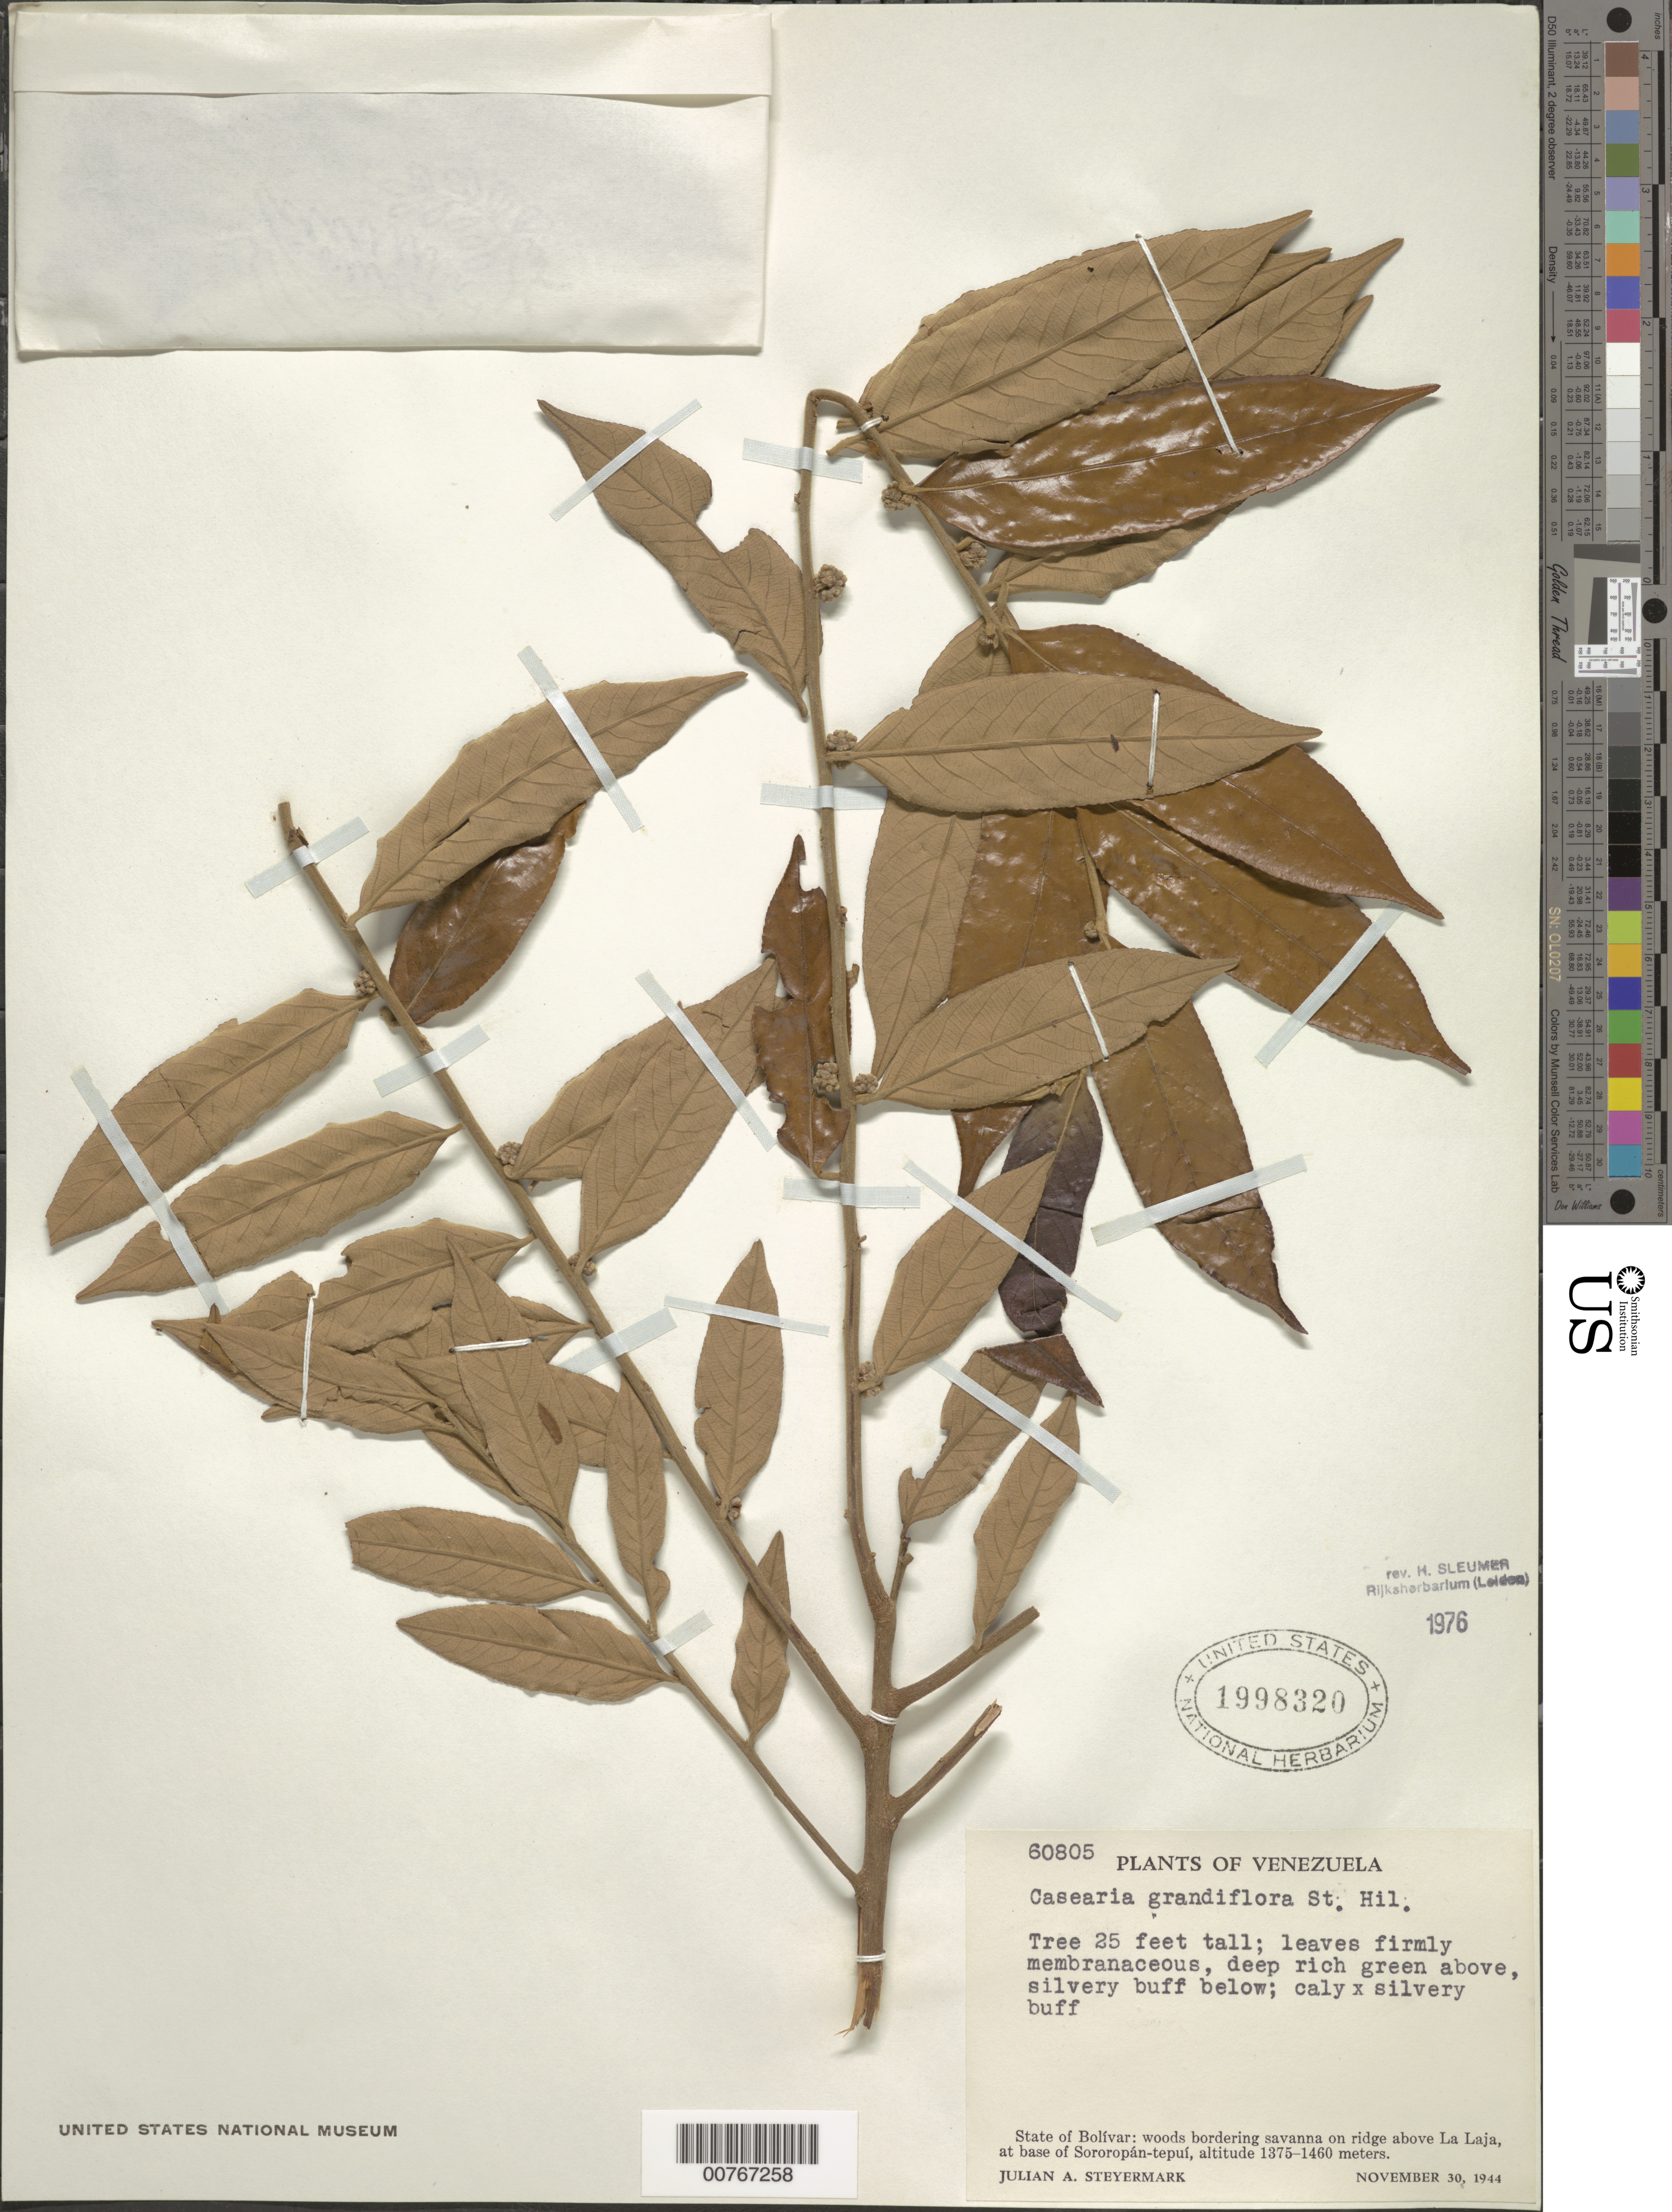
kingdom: Plantae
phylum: Tracheophyta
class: Magnoliopsida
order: Malpighiales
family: Salicaceae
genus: Casearia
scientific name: Casearia grandiflora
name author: Cambess.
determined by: Sleumer, H. O.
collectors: J. Steyermark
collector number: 60805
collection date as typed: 30-Nov-44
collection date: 1944-11-30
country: Venezuela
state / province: Bolívar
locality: Río Karuai, base of Sororopán-tepuí, W of La Laja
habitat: Woods bordering savanna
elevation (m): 1375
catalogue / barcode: US 1998320